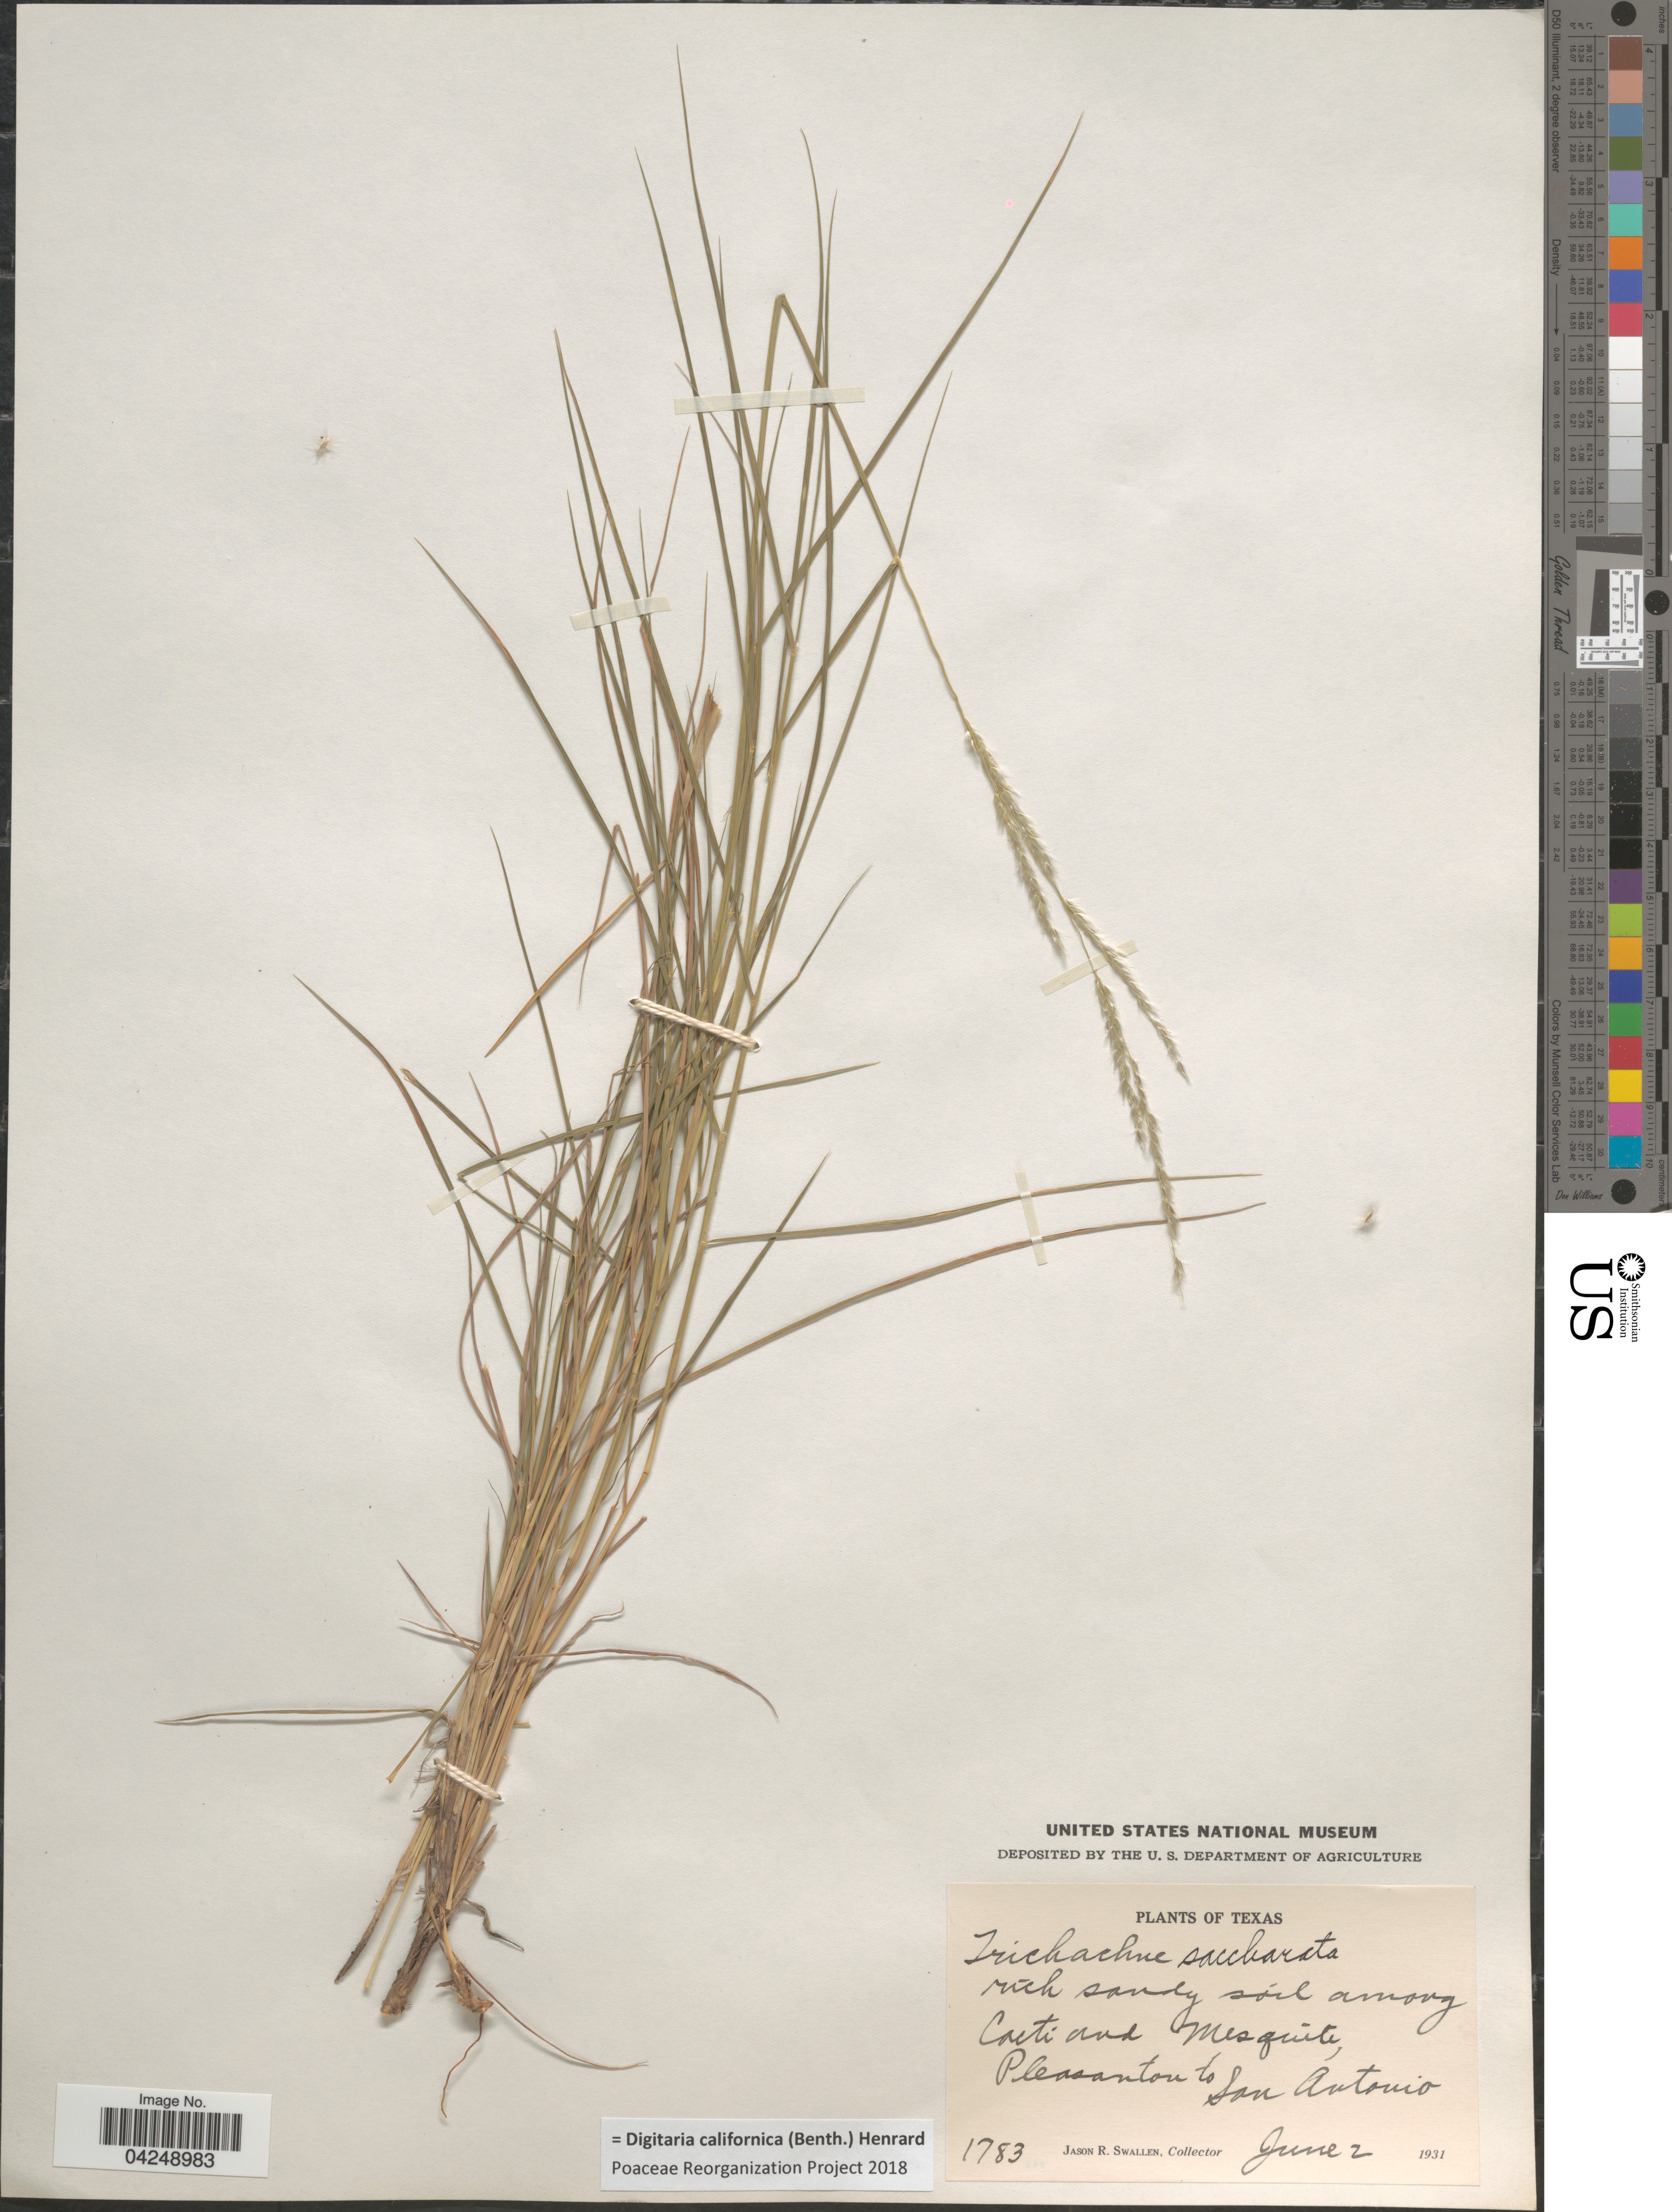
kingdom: Plantae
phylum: Tracheophyta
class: Liliopsida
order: Poales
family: Poaceae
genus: Digitaria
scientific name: Digitaria californica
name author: (Benth.) Henr.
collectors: J. R. Swallen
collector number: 1783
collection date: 1931-06-02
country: United States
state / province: Texas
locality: Rich sandy soil among Cacti and Mesquite, Pleasanton to San Antonio.